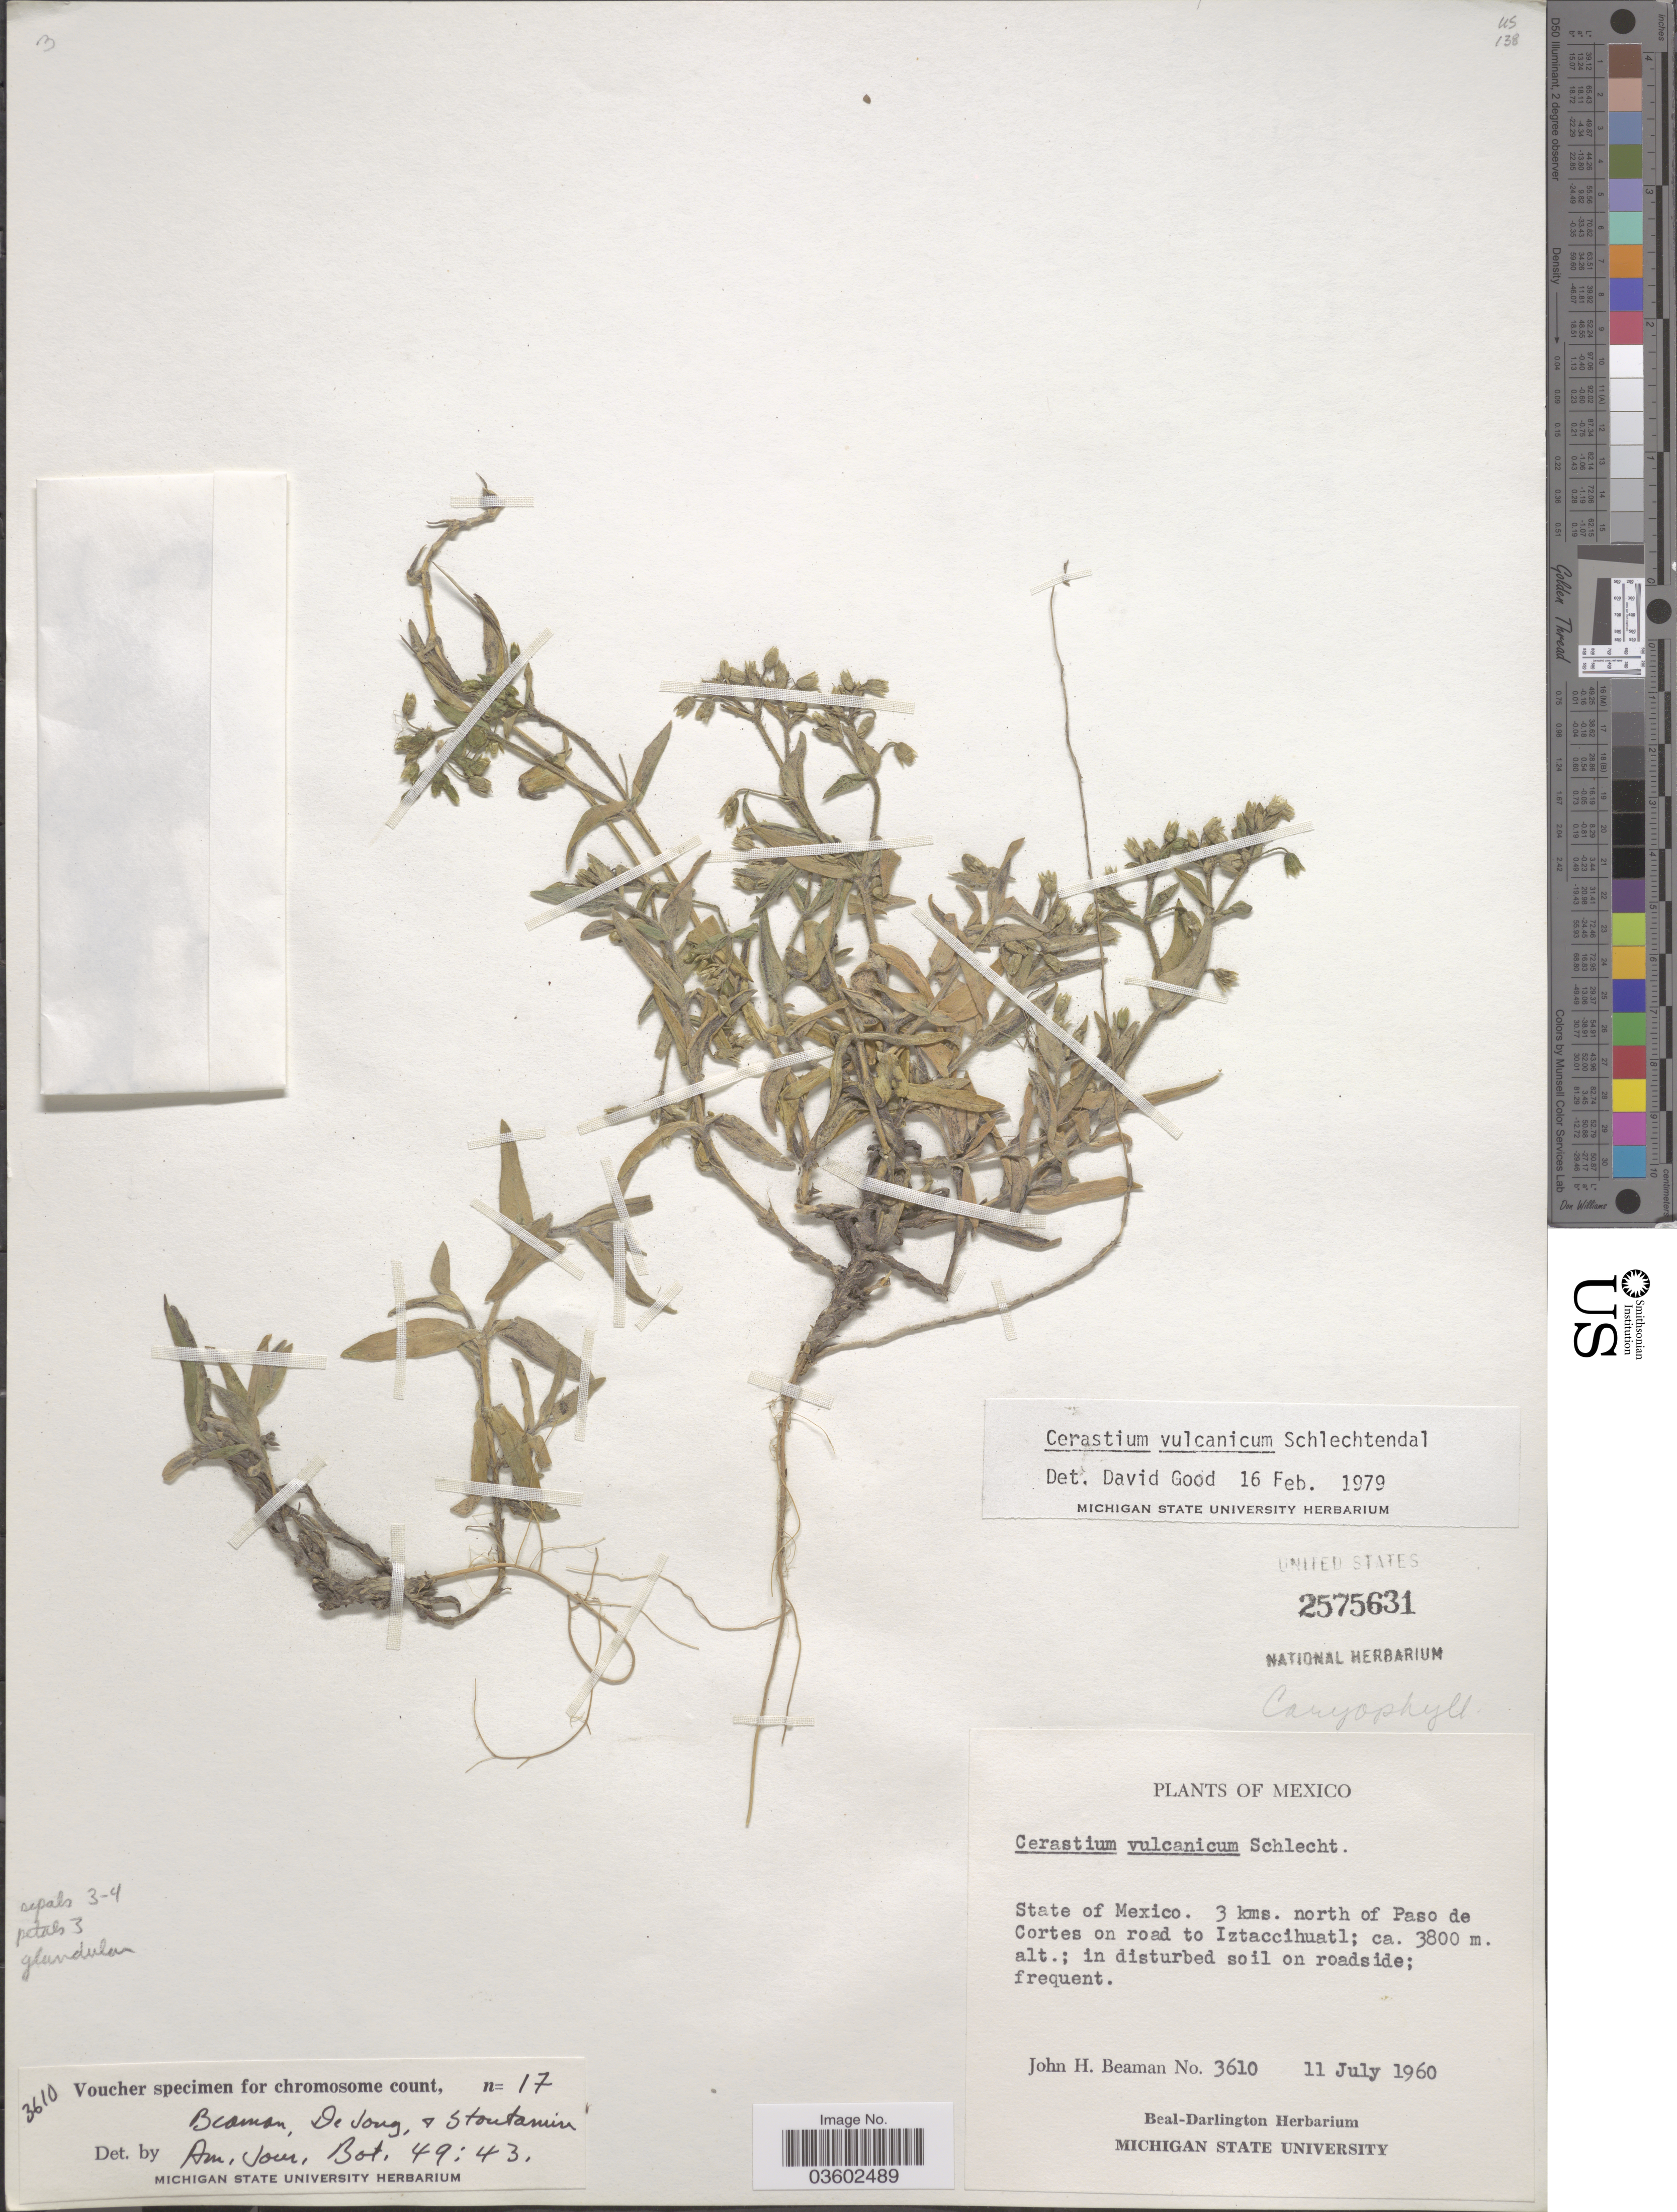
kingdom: Plantae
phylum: Tracheophyta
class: Magnoliopsida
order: Caryophyllales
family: Caryophyllaceae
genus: Cerastium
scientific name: Cerastium vulcanicum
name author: Schltdl.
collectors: J. H. Beaman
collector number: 3610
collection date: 1960-07-11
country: Mexico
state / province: México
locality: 3 kms. north of Paso de Cortes on road to Iztaccihuatl.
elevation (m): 3800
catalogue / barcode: US 2575631